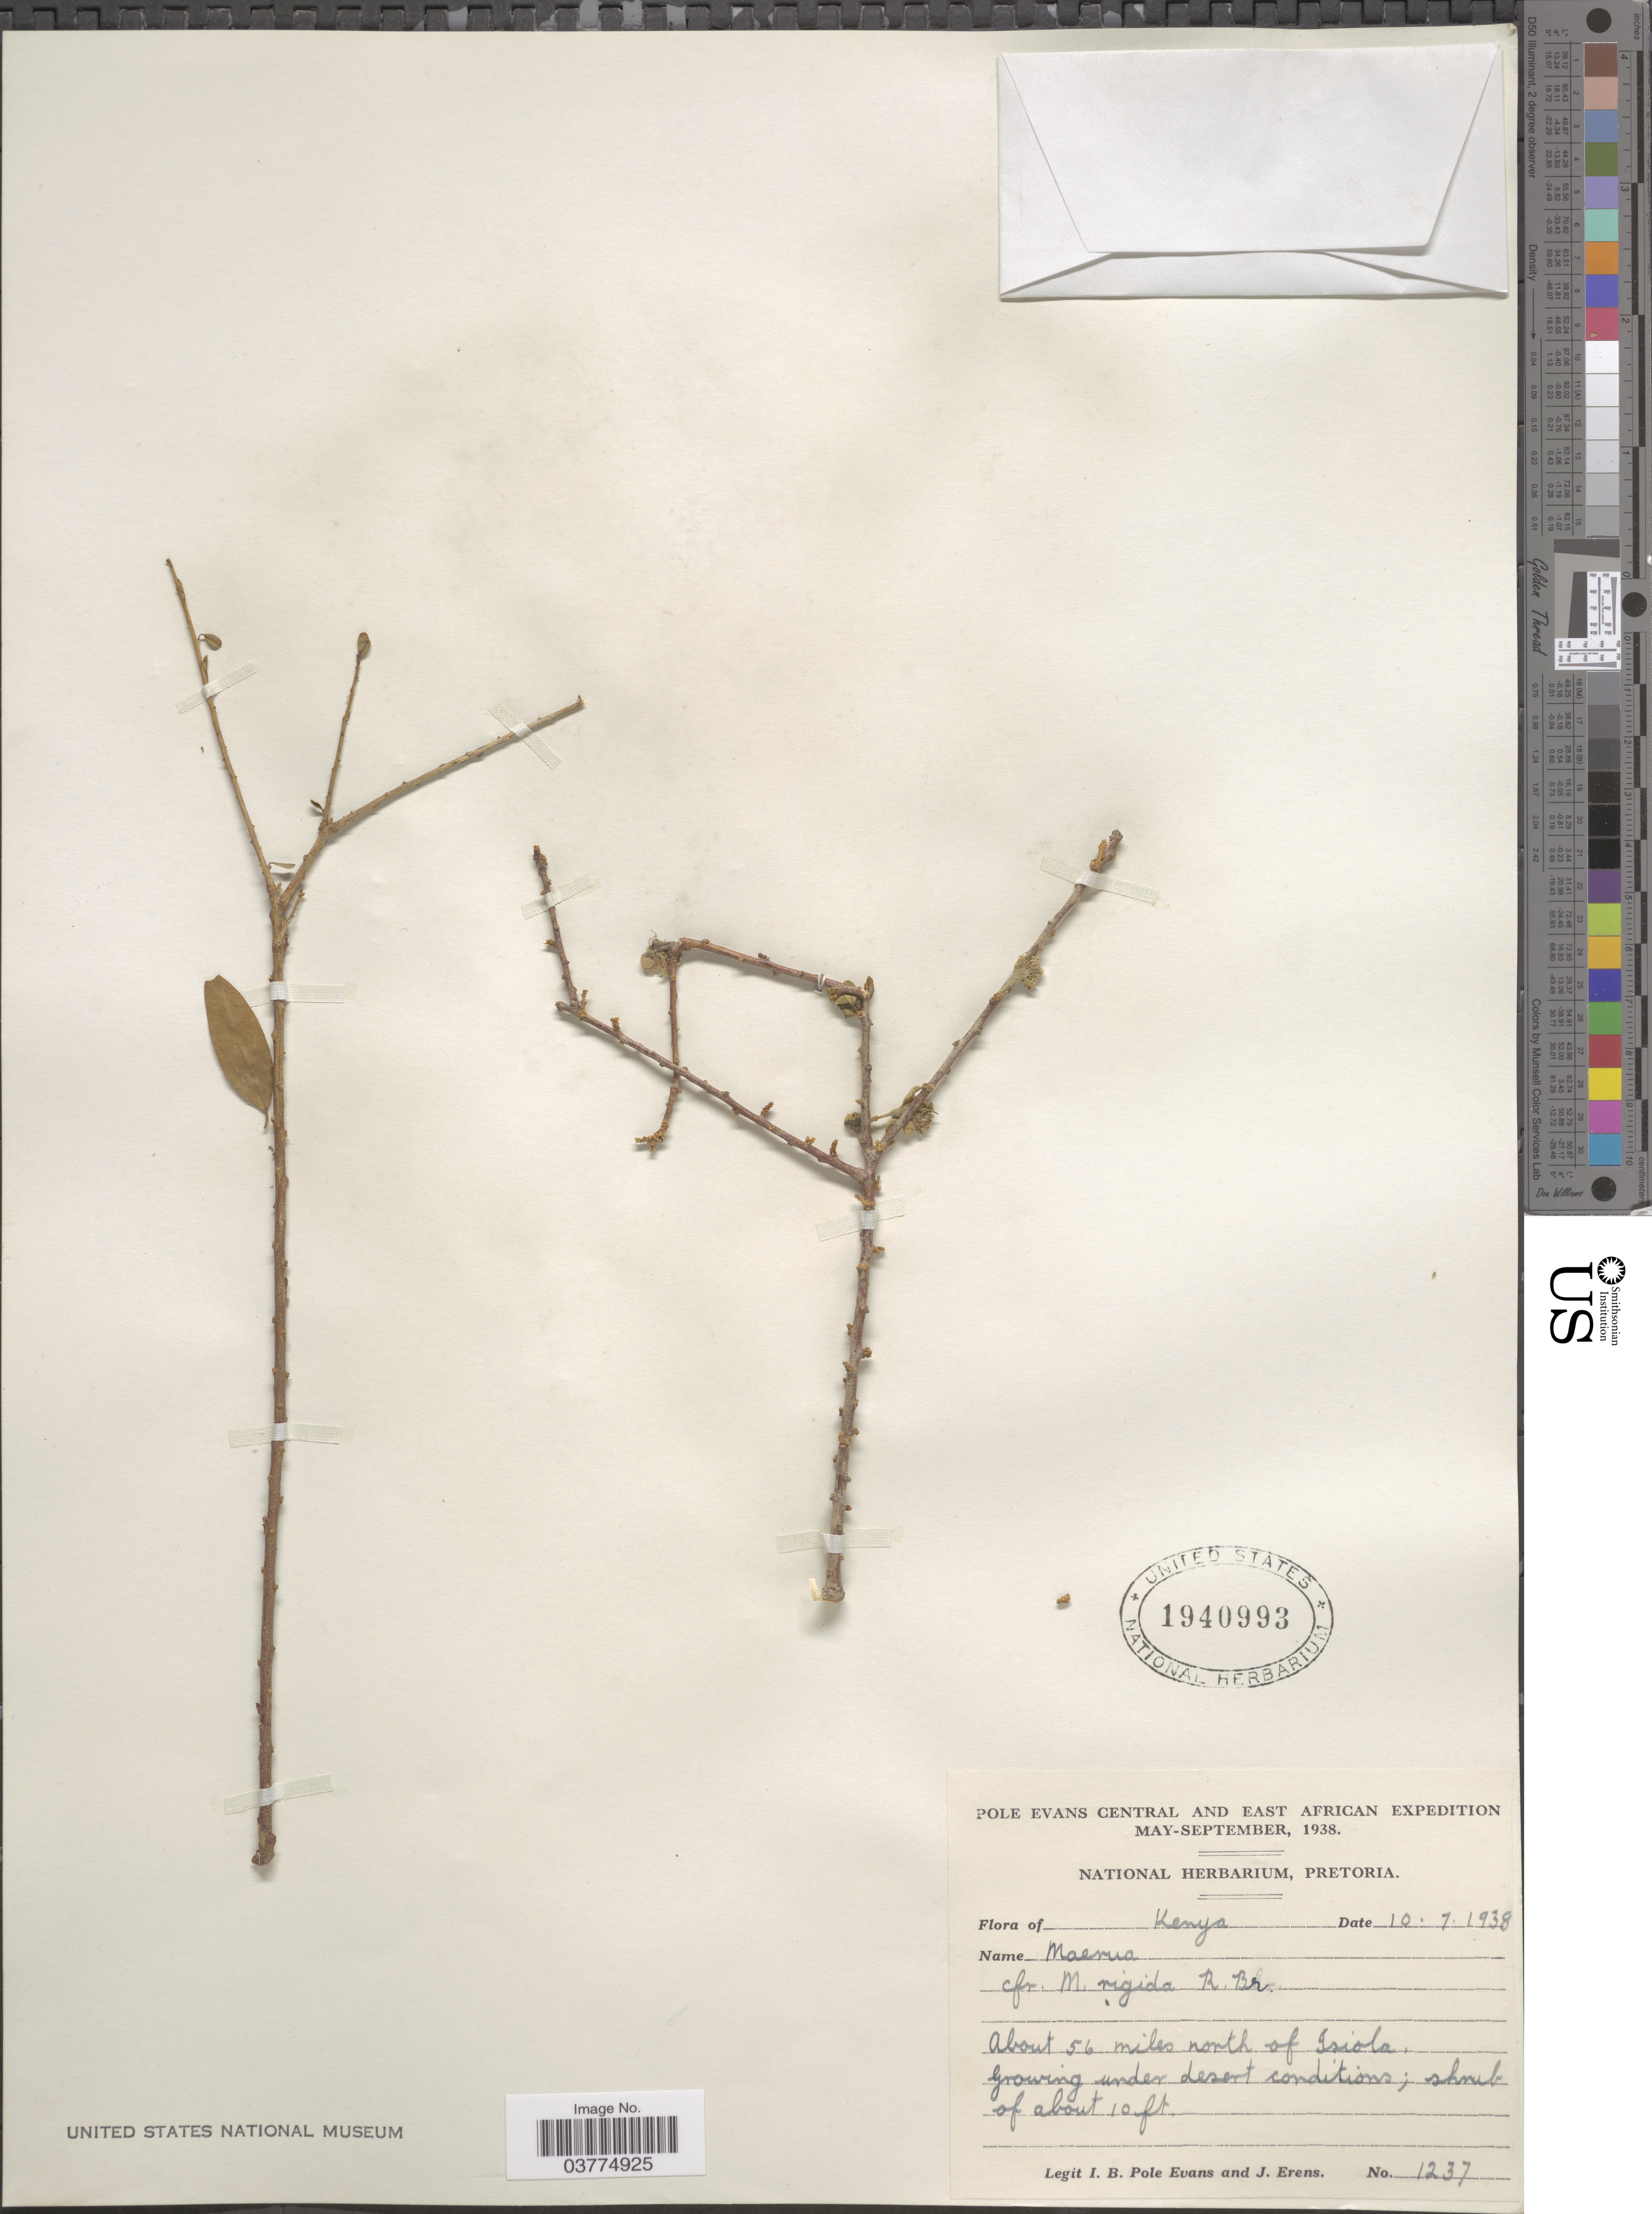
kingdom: Plantae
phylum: Tracheophyta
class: Magnoliopsida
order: Brassicales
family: Capparaceae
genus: Maerua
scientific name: Maerua sp.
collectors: I. B. Pole-Evans & J. Erens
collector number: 1237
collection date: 1938-07-10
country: Kenya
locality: About 56 miles north of Isiola.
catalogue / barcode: US 1940993